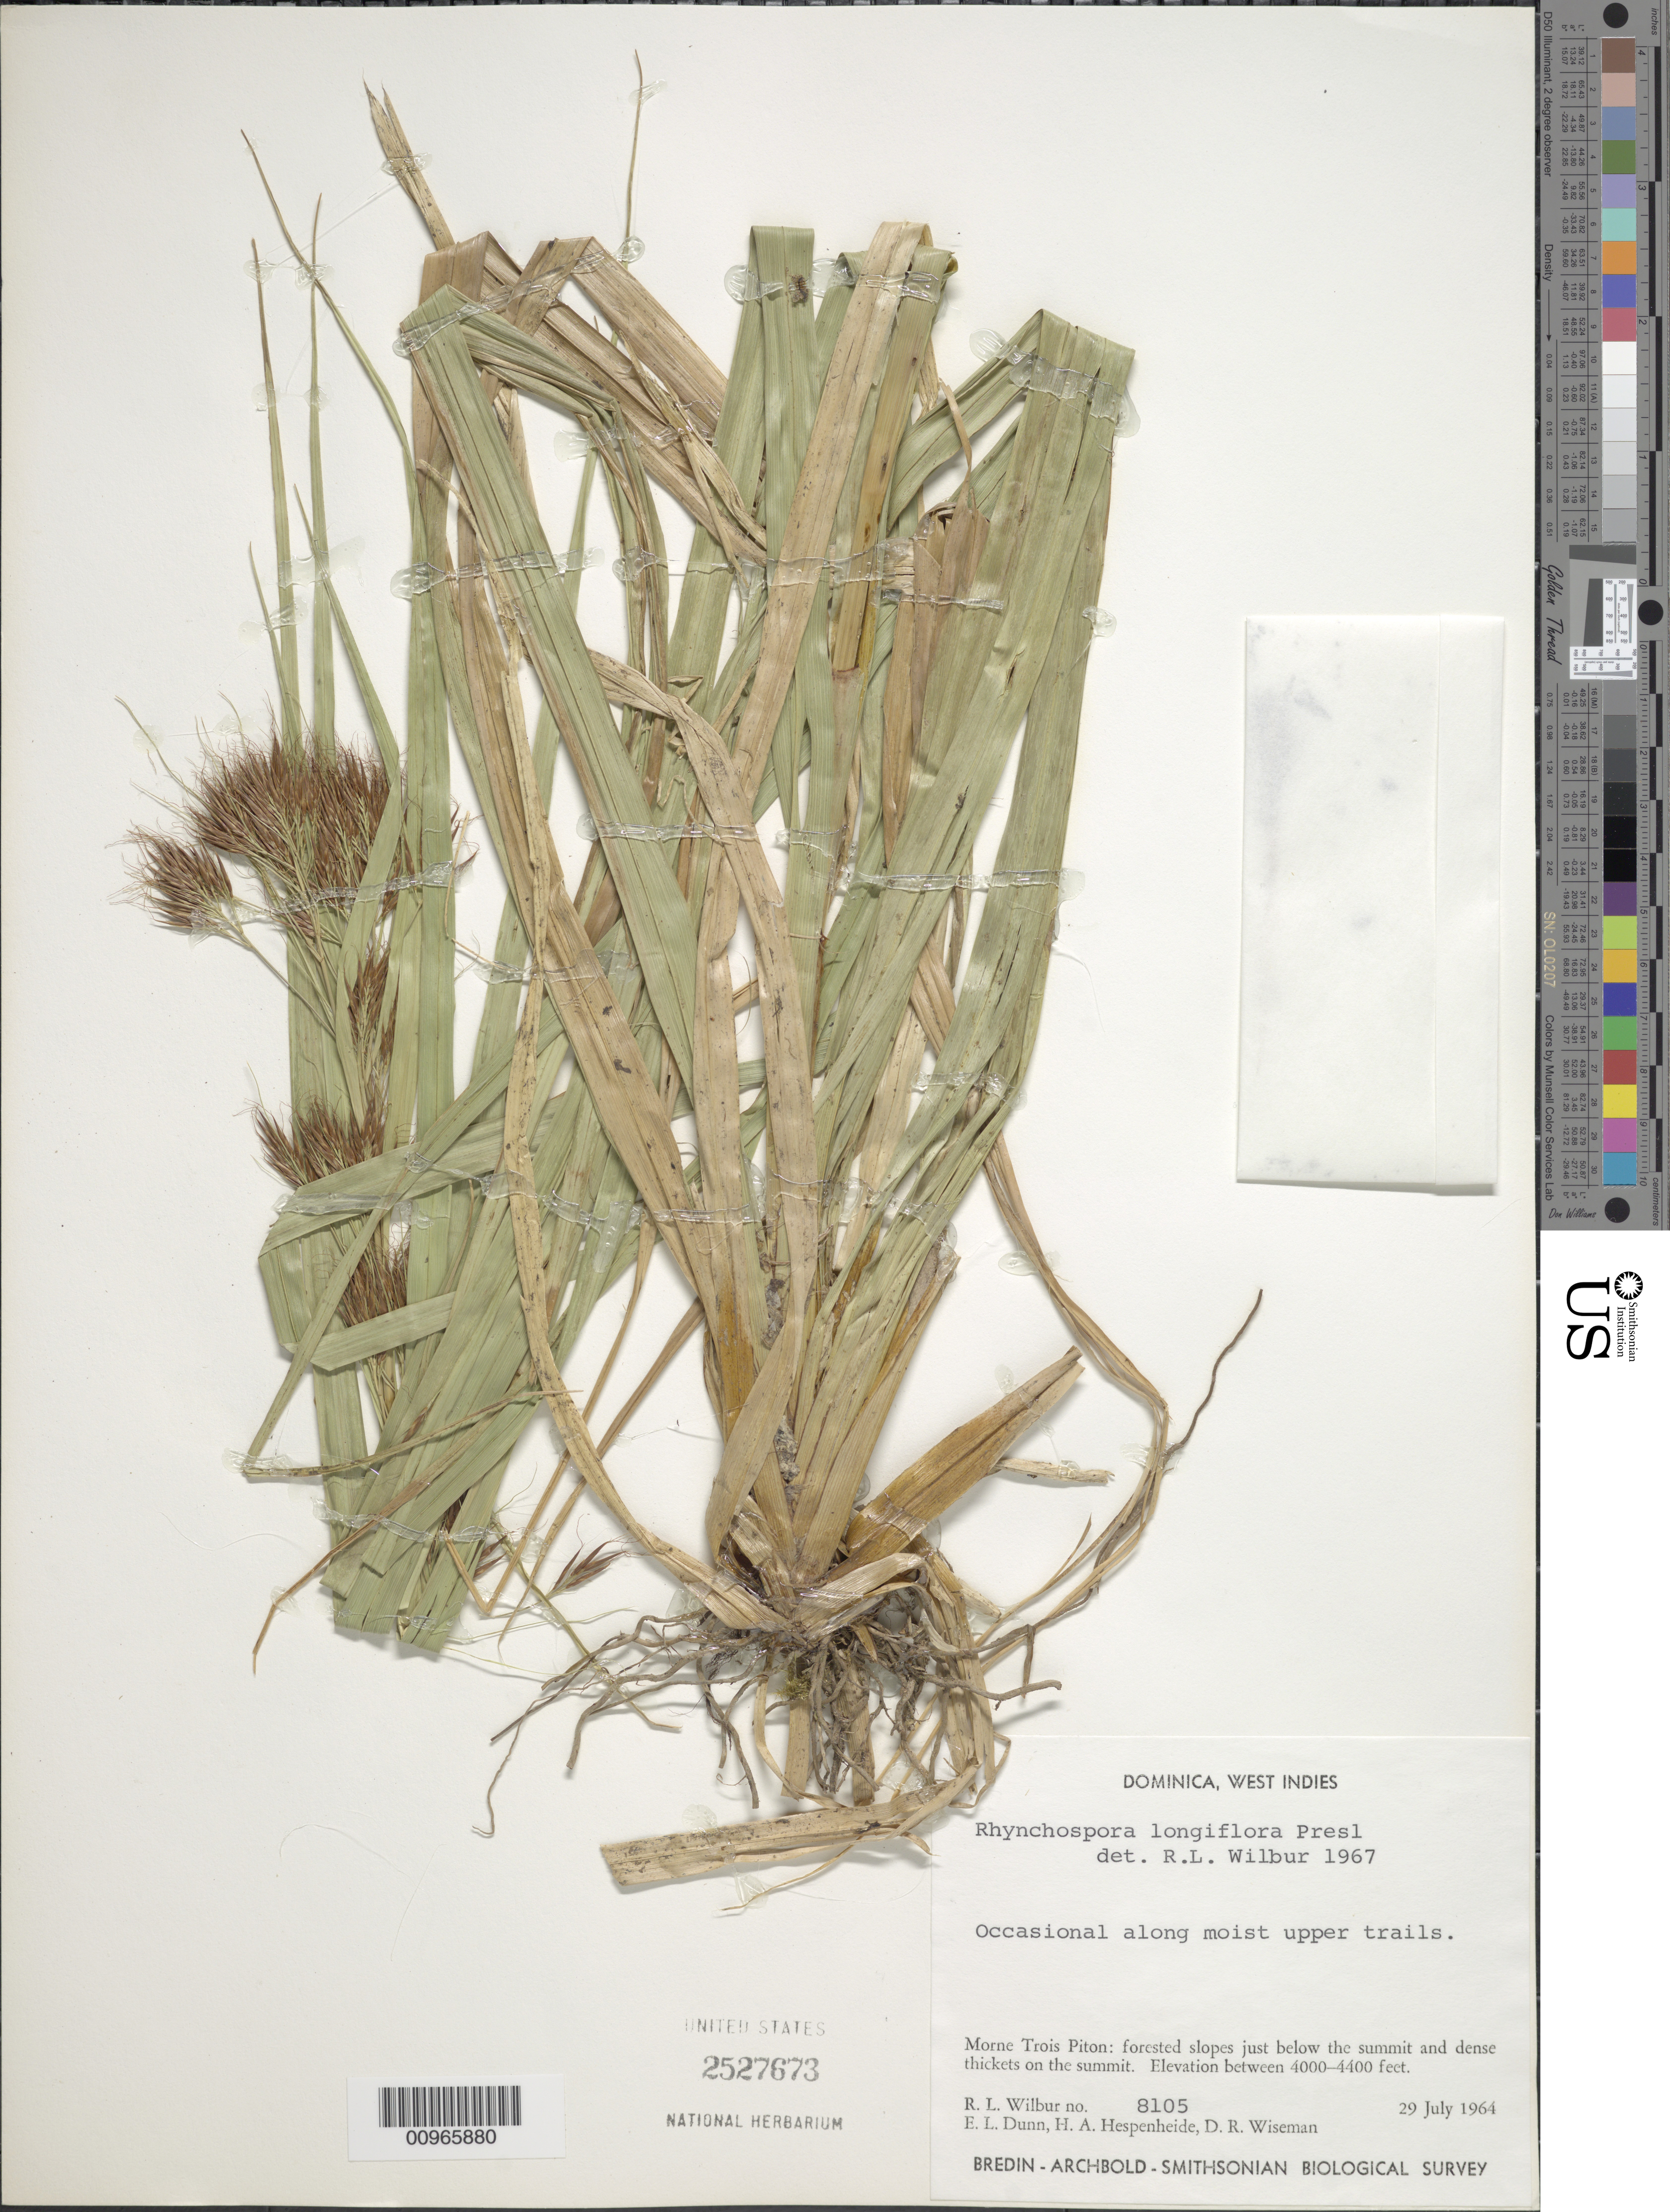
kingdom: Plantae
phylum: Tracheophyta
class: Liliopsida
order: Poales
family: Cyperaceae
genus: Rhynchospora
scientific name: Rhynchospora longiflora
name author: C. Presl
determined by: Wilbur, R. L.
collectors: R. L. Wilbur, E. Dunn, H. A. Hespenheide & D. R. Wiseman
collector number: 8105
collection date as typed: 29 Jul 1964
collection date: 1964-07-29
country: Dominica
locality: Upper trails, Morne Trois Pitons, forested slopes just below the summit and dense thickets on the summit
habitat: Along moist upper trails, forested slopes just below the summit and dense thickets on the summit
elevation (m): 1219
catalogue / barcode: US 2527673